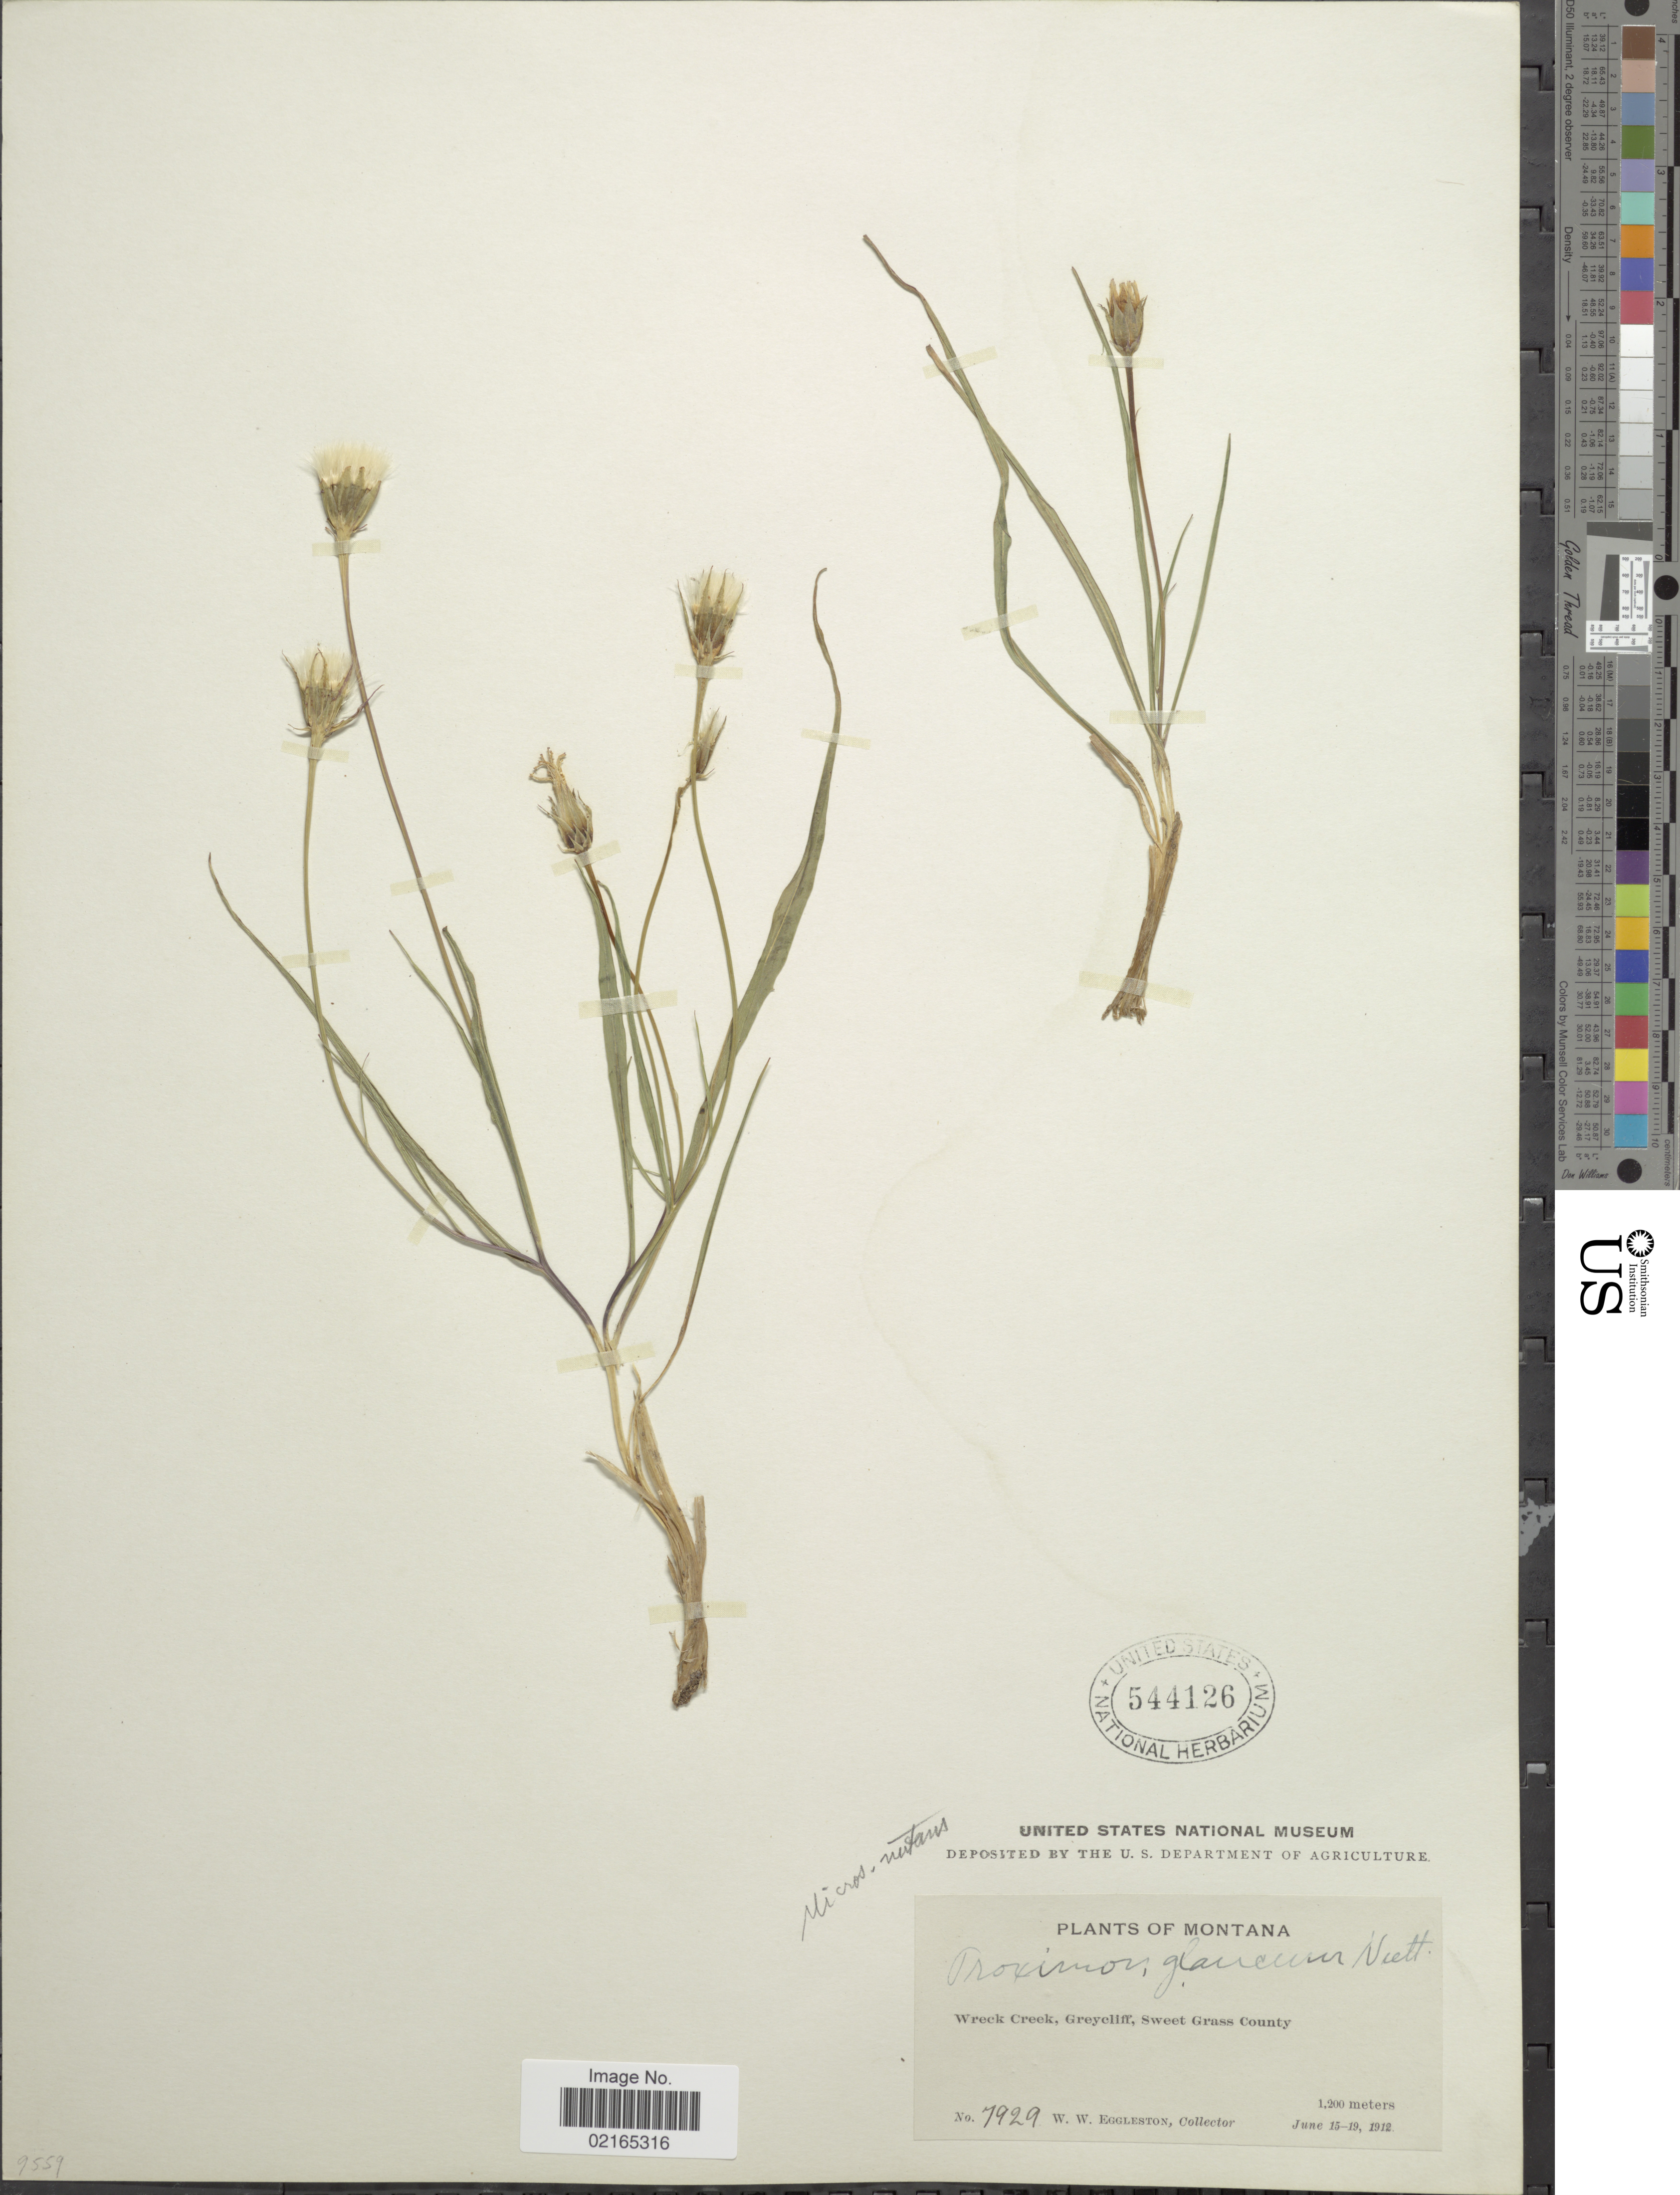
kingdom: Plantae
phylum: Tracheophyta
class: Magnoliopsida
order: Asterales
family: Asteraceae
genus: Microseris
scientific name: Microseris nutans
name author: (Hook.) Sch. Bip.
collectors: W. W. Eggleston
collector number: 7929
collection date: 1912-06-15/1912-06-19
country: United States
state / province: Montana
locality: Wreck Creek, Greycliff, Sweet Grass County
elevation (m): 1200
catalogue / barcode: US 544126